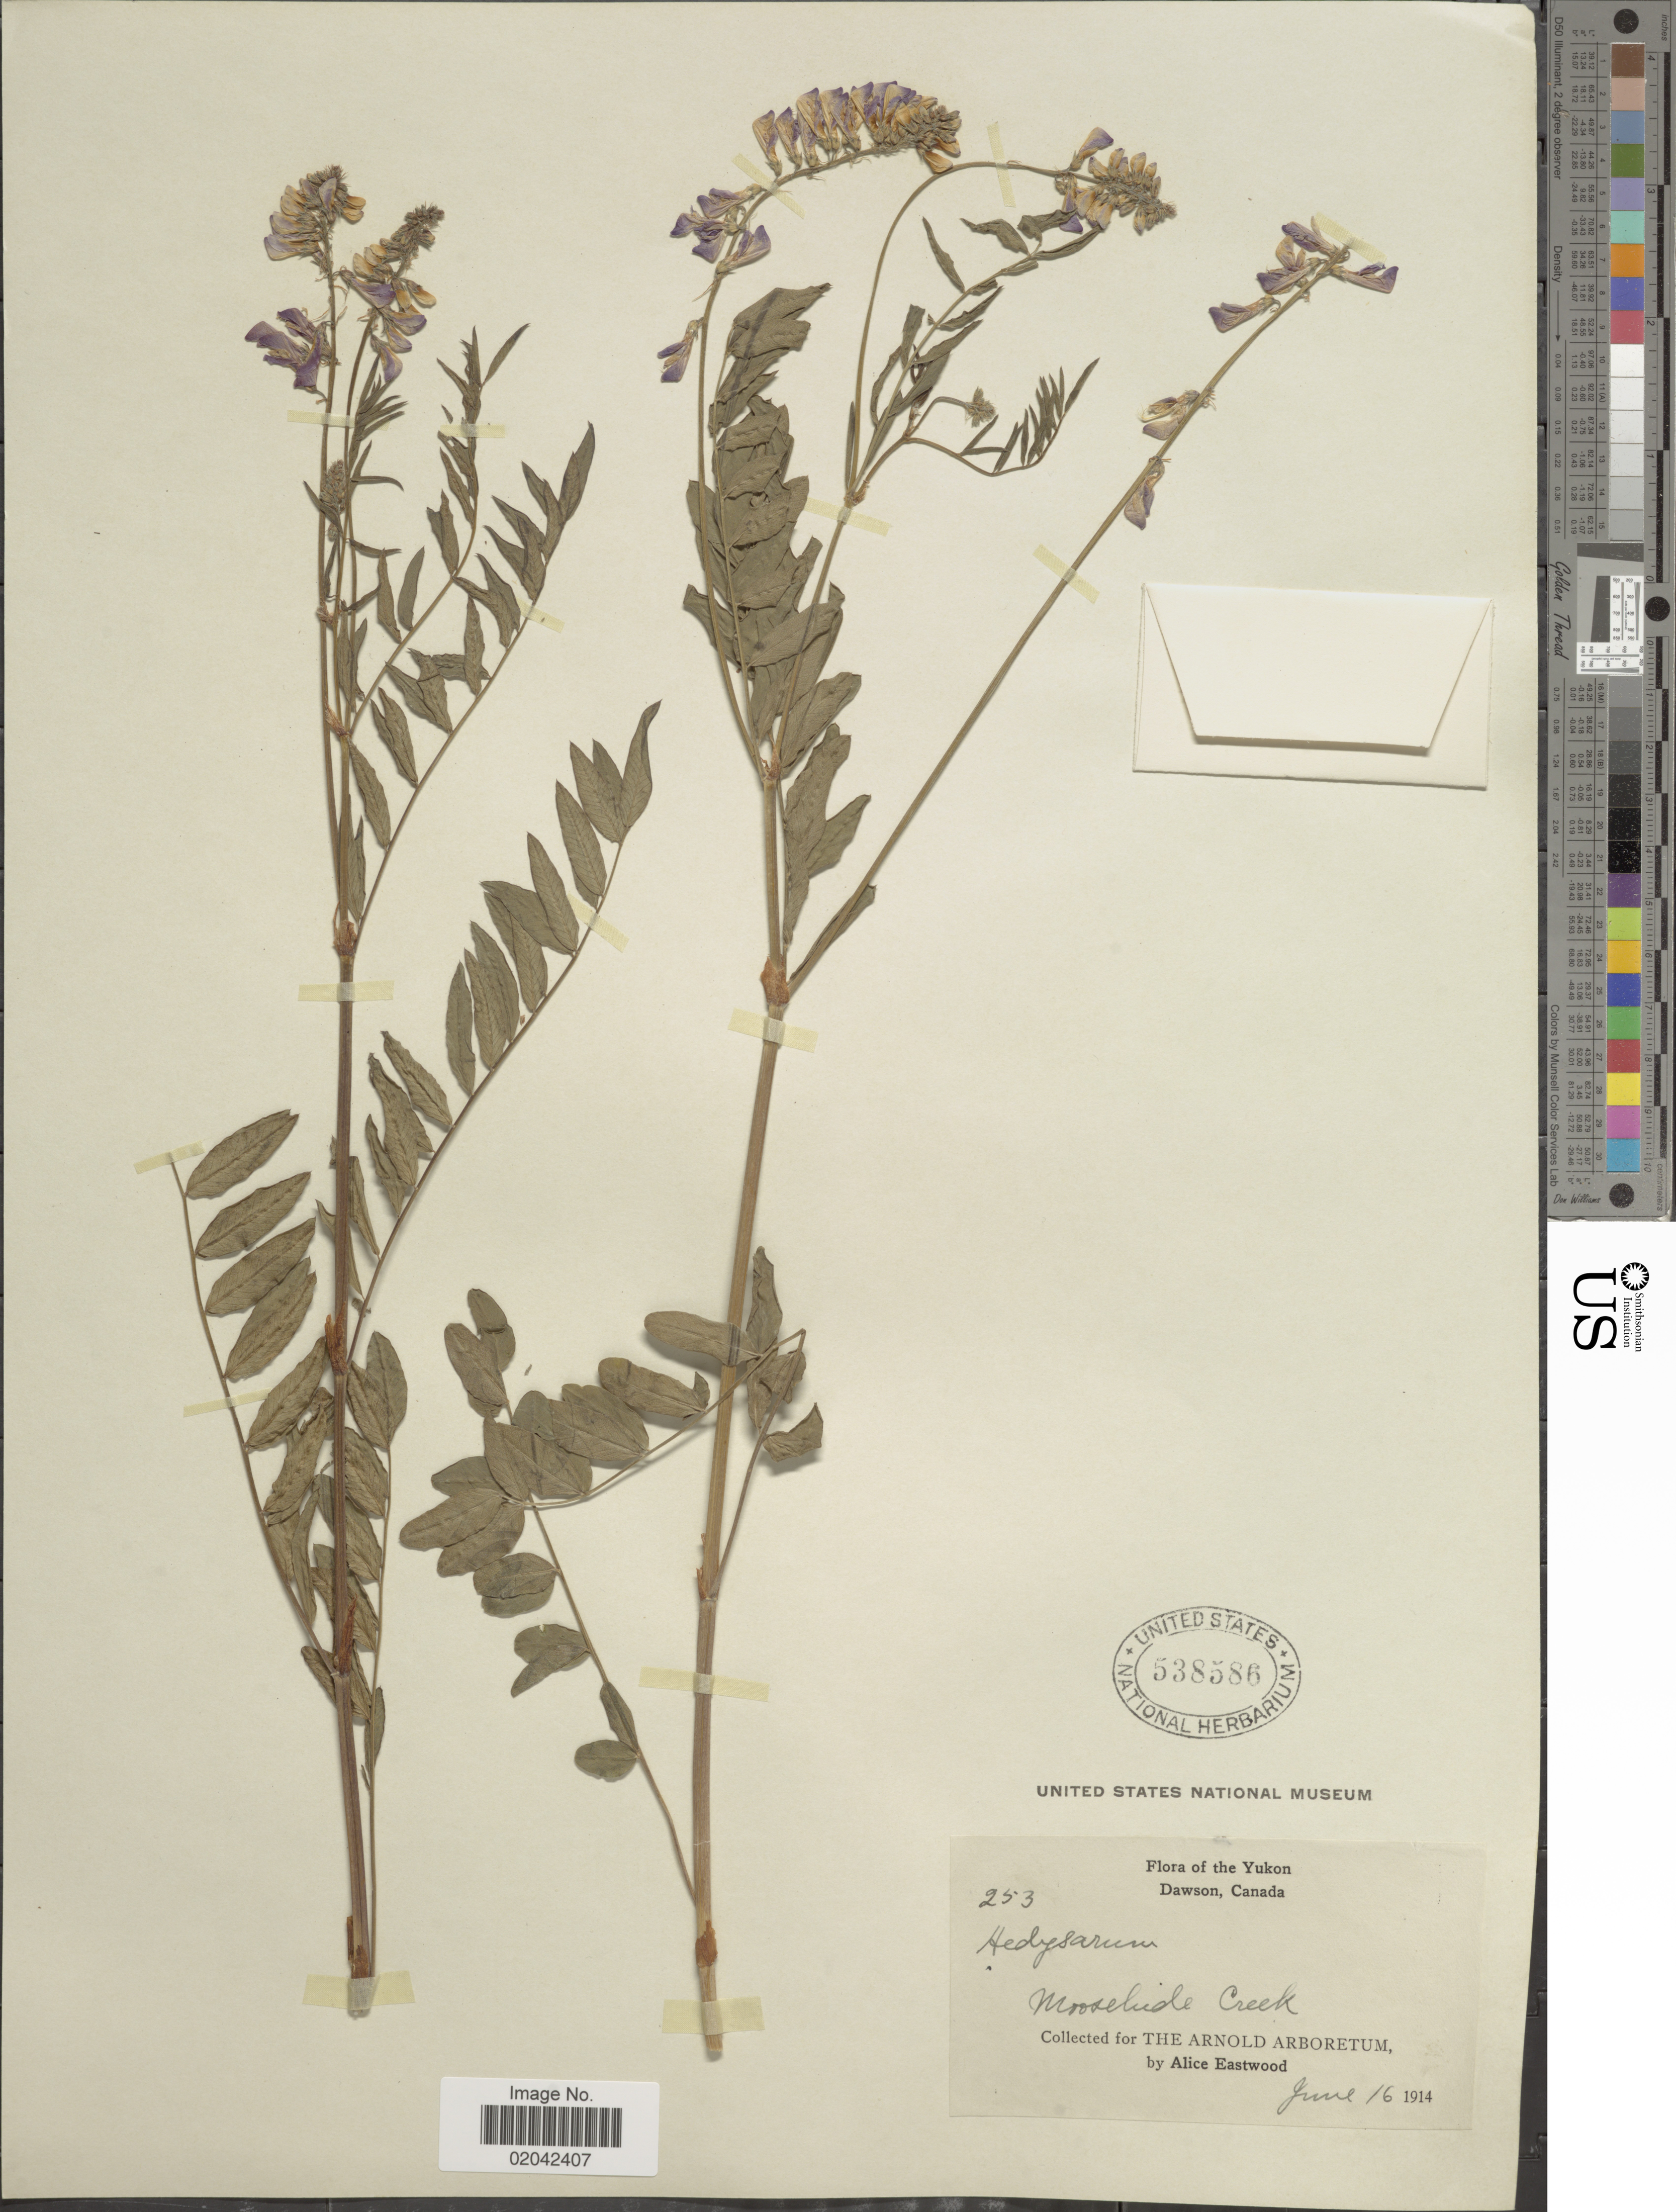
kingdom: Plantae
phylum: Tracheophyta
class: Magnoliopsida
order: Fabales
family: Fabaceae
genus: Hedysarum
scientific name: Hedysarum alpinum var. americanum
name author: Michx. ex Pursh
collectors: A. Eastwood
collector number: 253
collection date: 1914-06-16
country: Canada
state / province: Yukon Territory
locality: Yukon, Dawson, Moosehide Creek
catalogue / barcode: US 538586